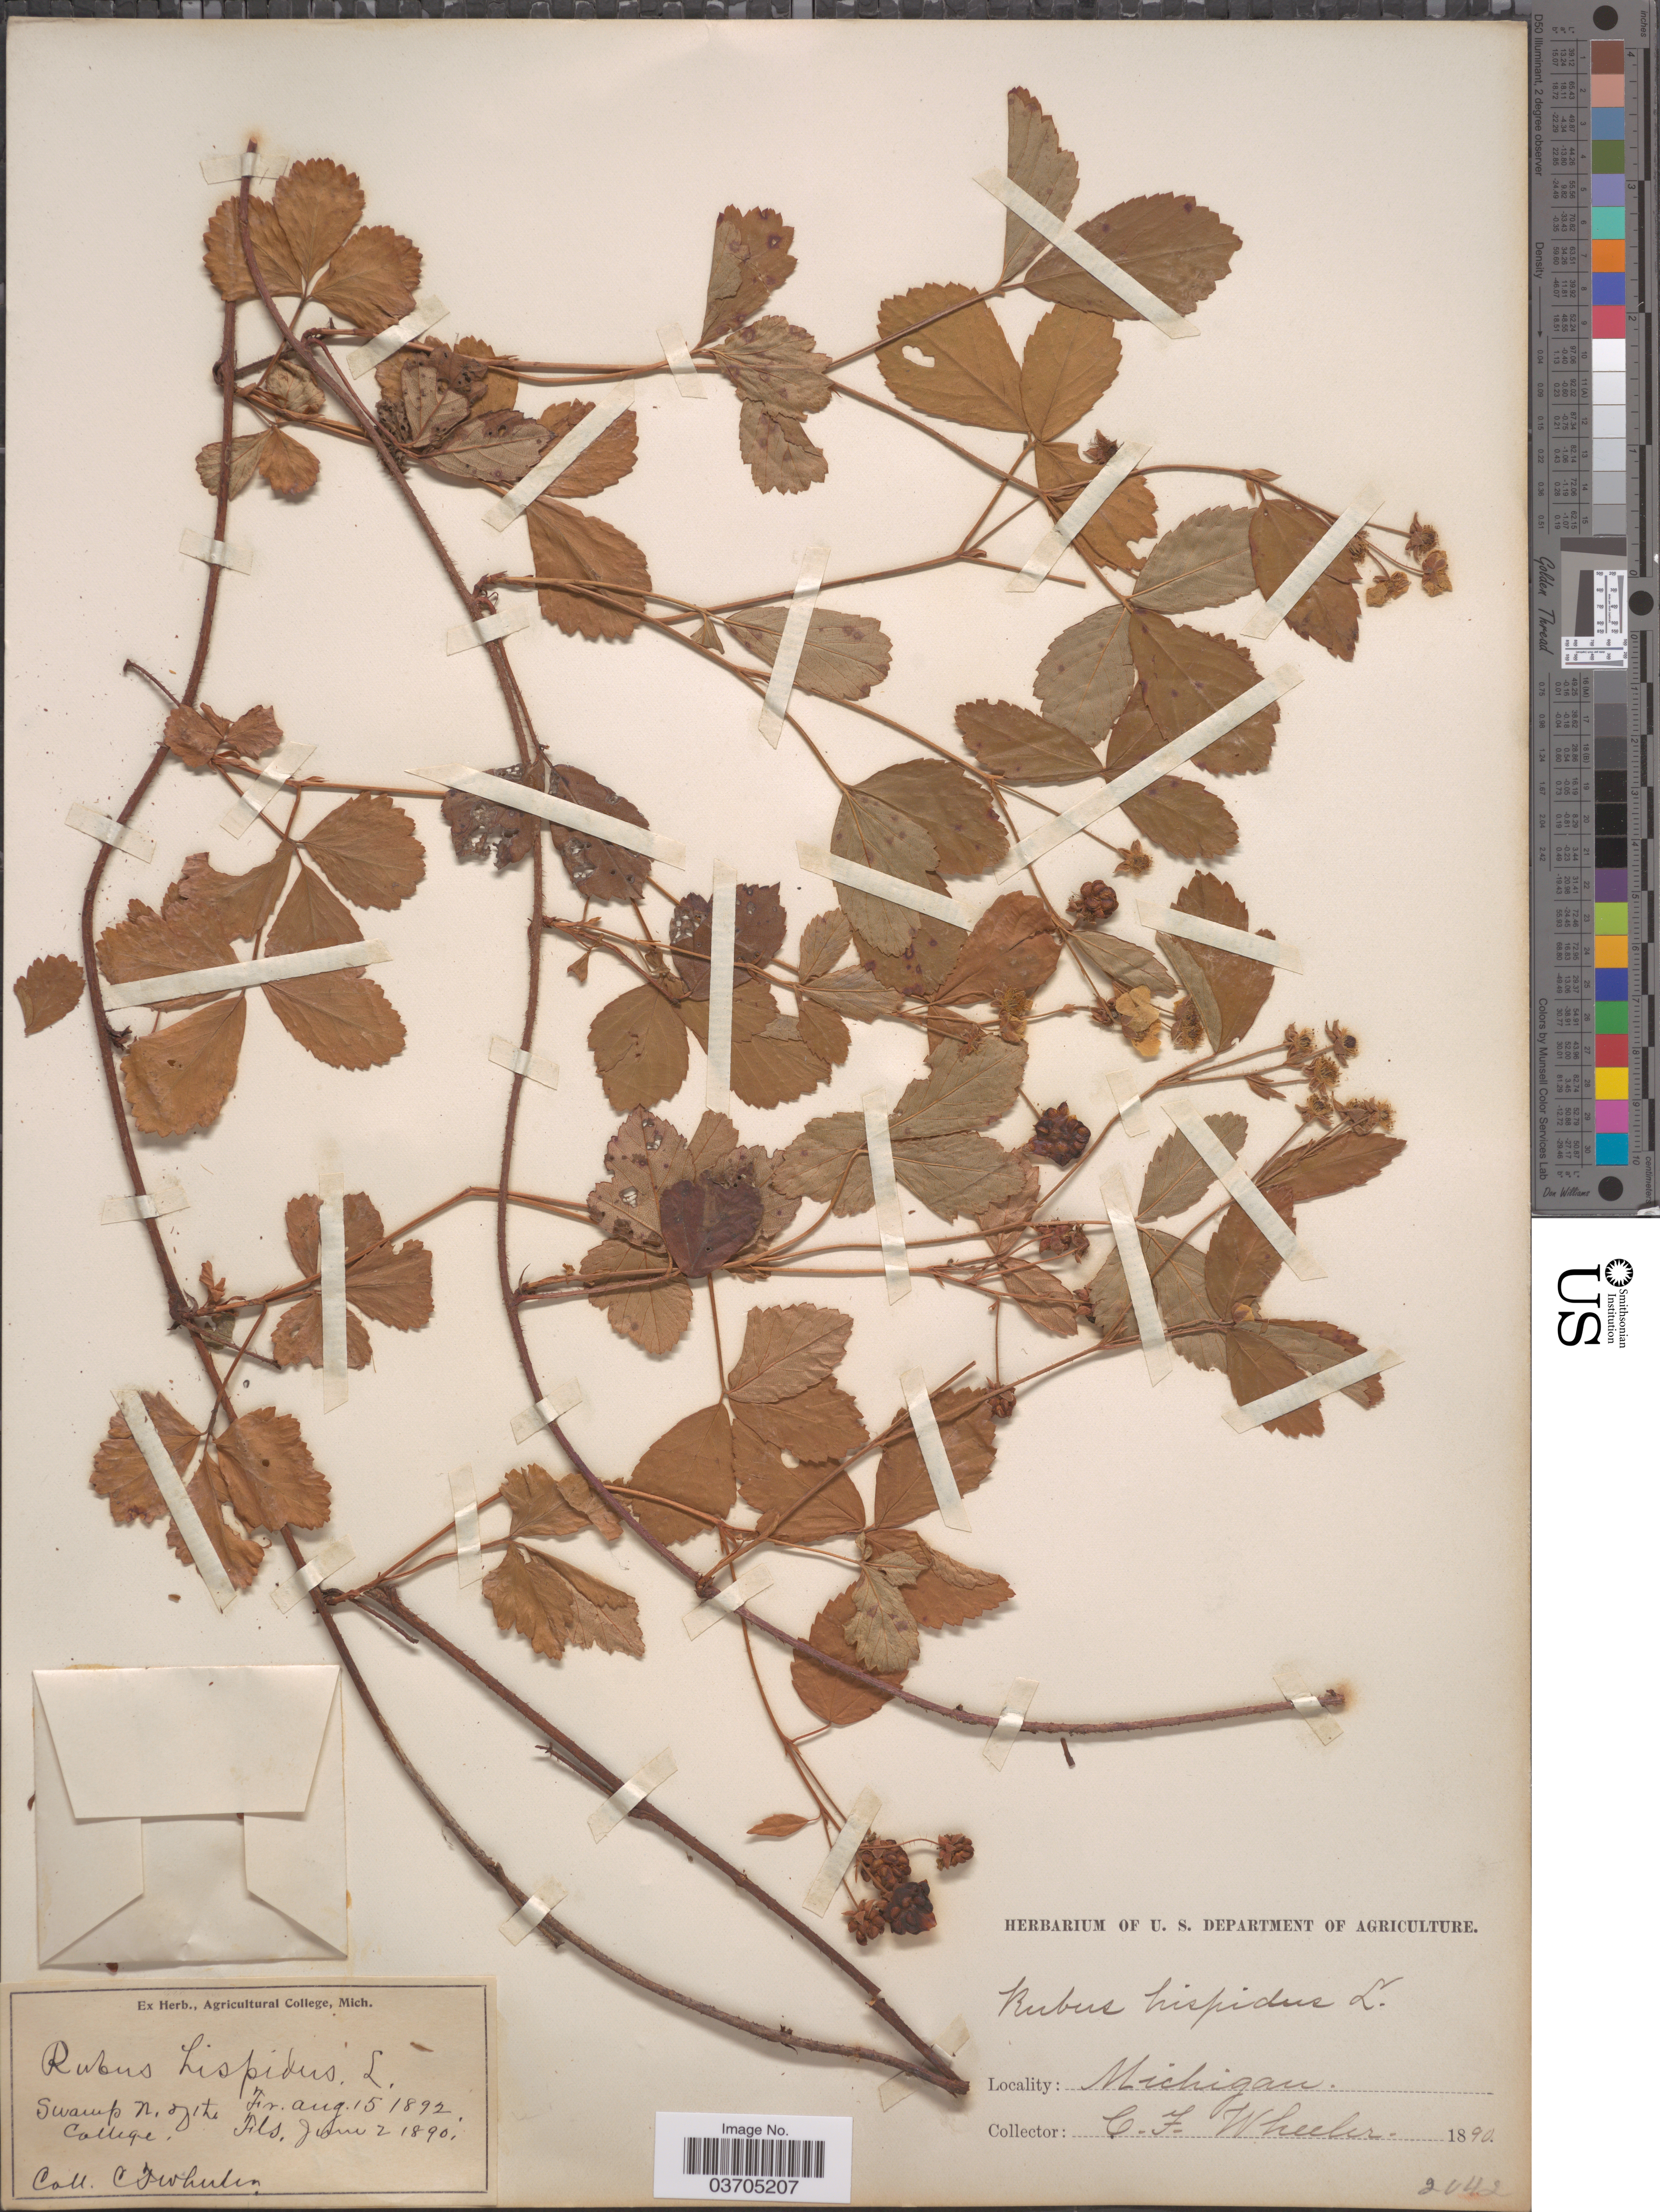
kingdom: Plantae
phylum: Tracheophyta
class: Magnoliopsida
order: Rosales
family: Rosaceae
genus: Rubus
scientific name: Rubus hispidus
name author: L.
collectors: C. Wheeler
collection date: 1890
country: United States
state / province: Michigan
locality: Swamp n. of the College.